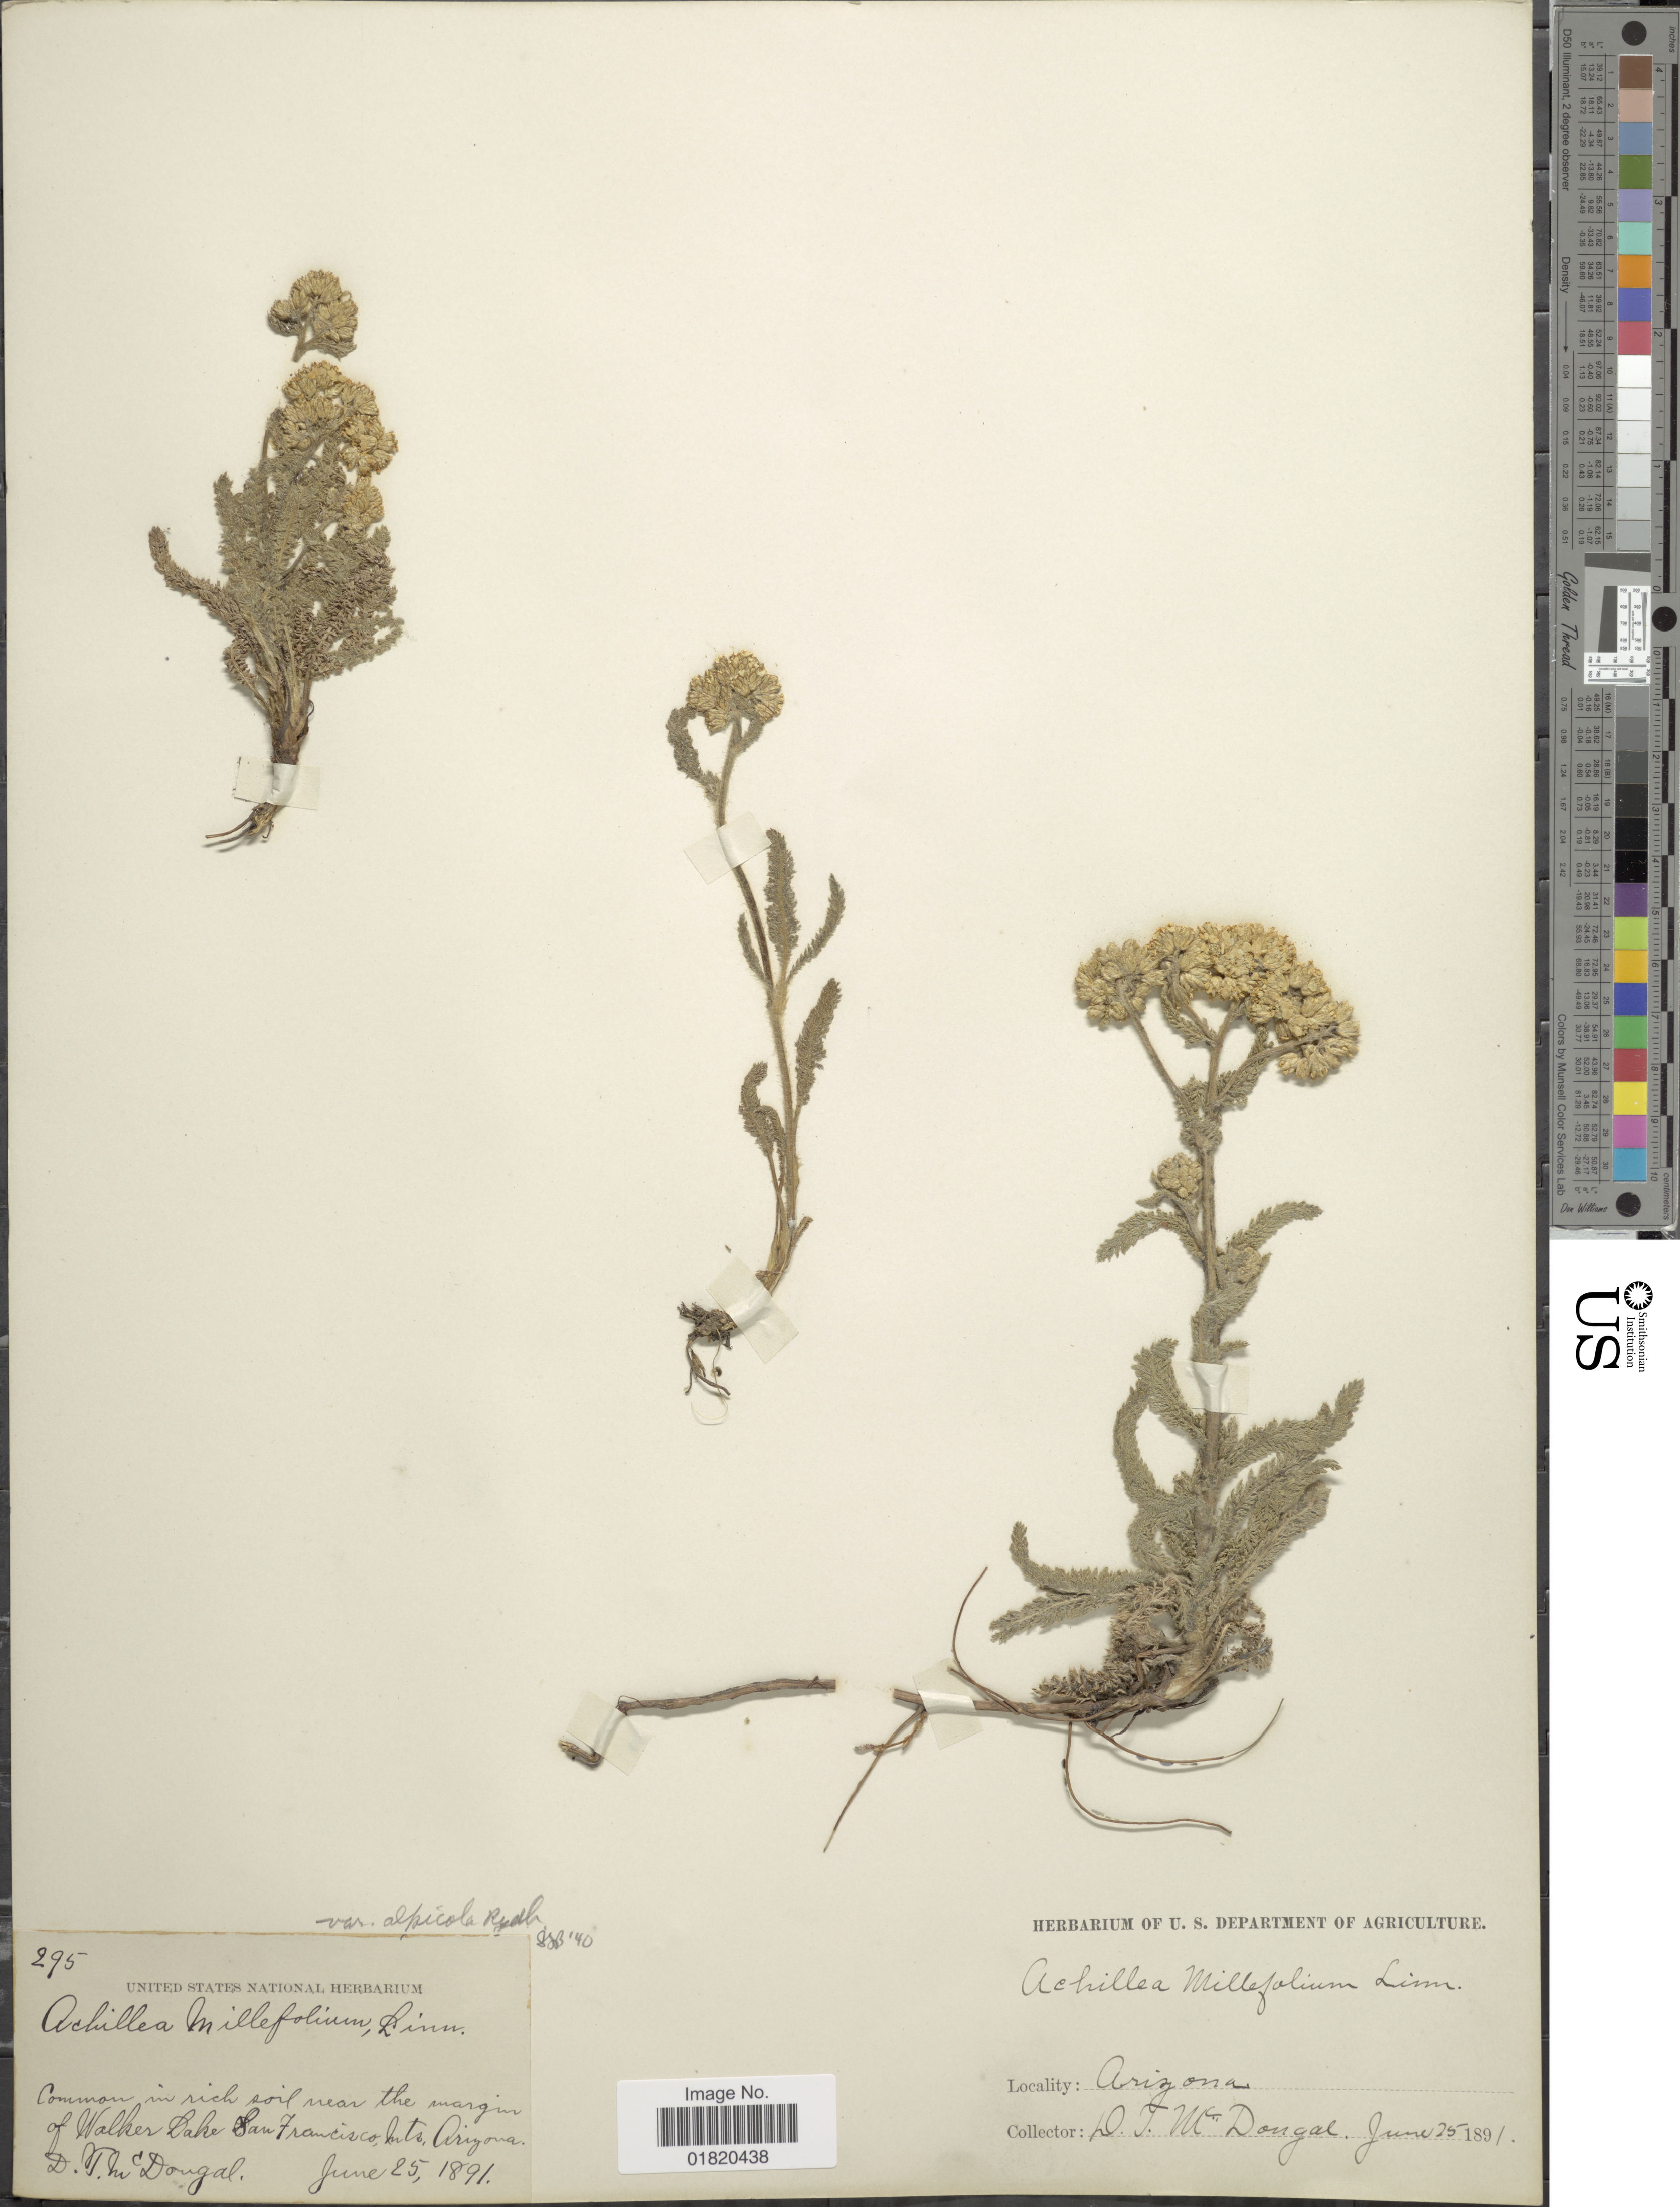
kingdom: Plantae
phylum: Tracheophyta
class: Magnoliopsida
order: Asterales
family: Asteraceae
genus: Achillea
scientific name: Achillea subalpina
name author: Greene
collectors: D. McDougal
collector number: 295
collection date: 1891-06-25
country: United States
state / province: Arizona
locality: Near the margin of Walker Lake San Francisco Mts.